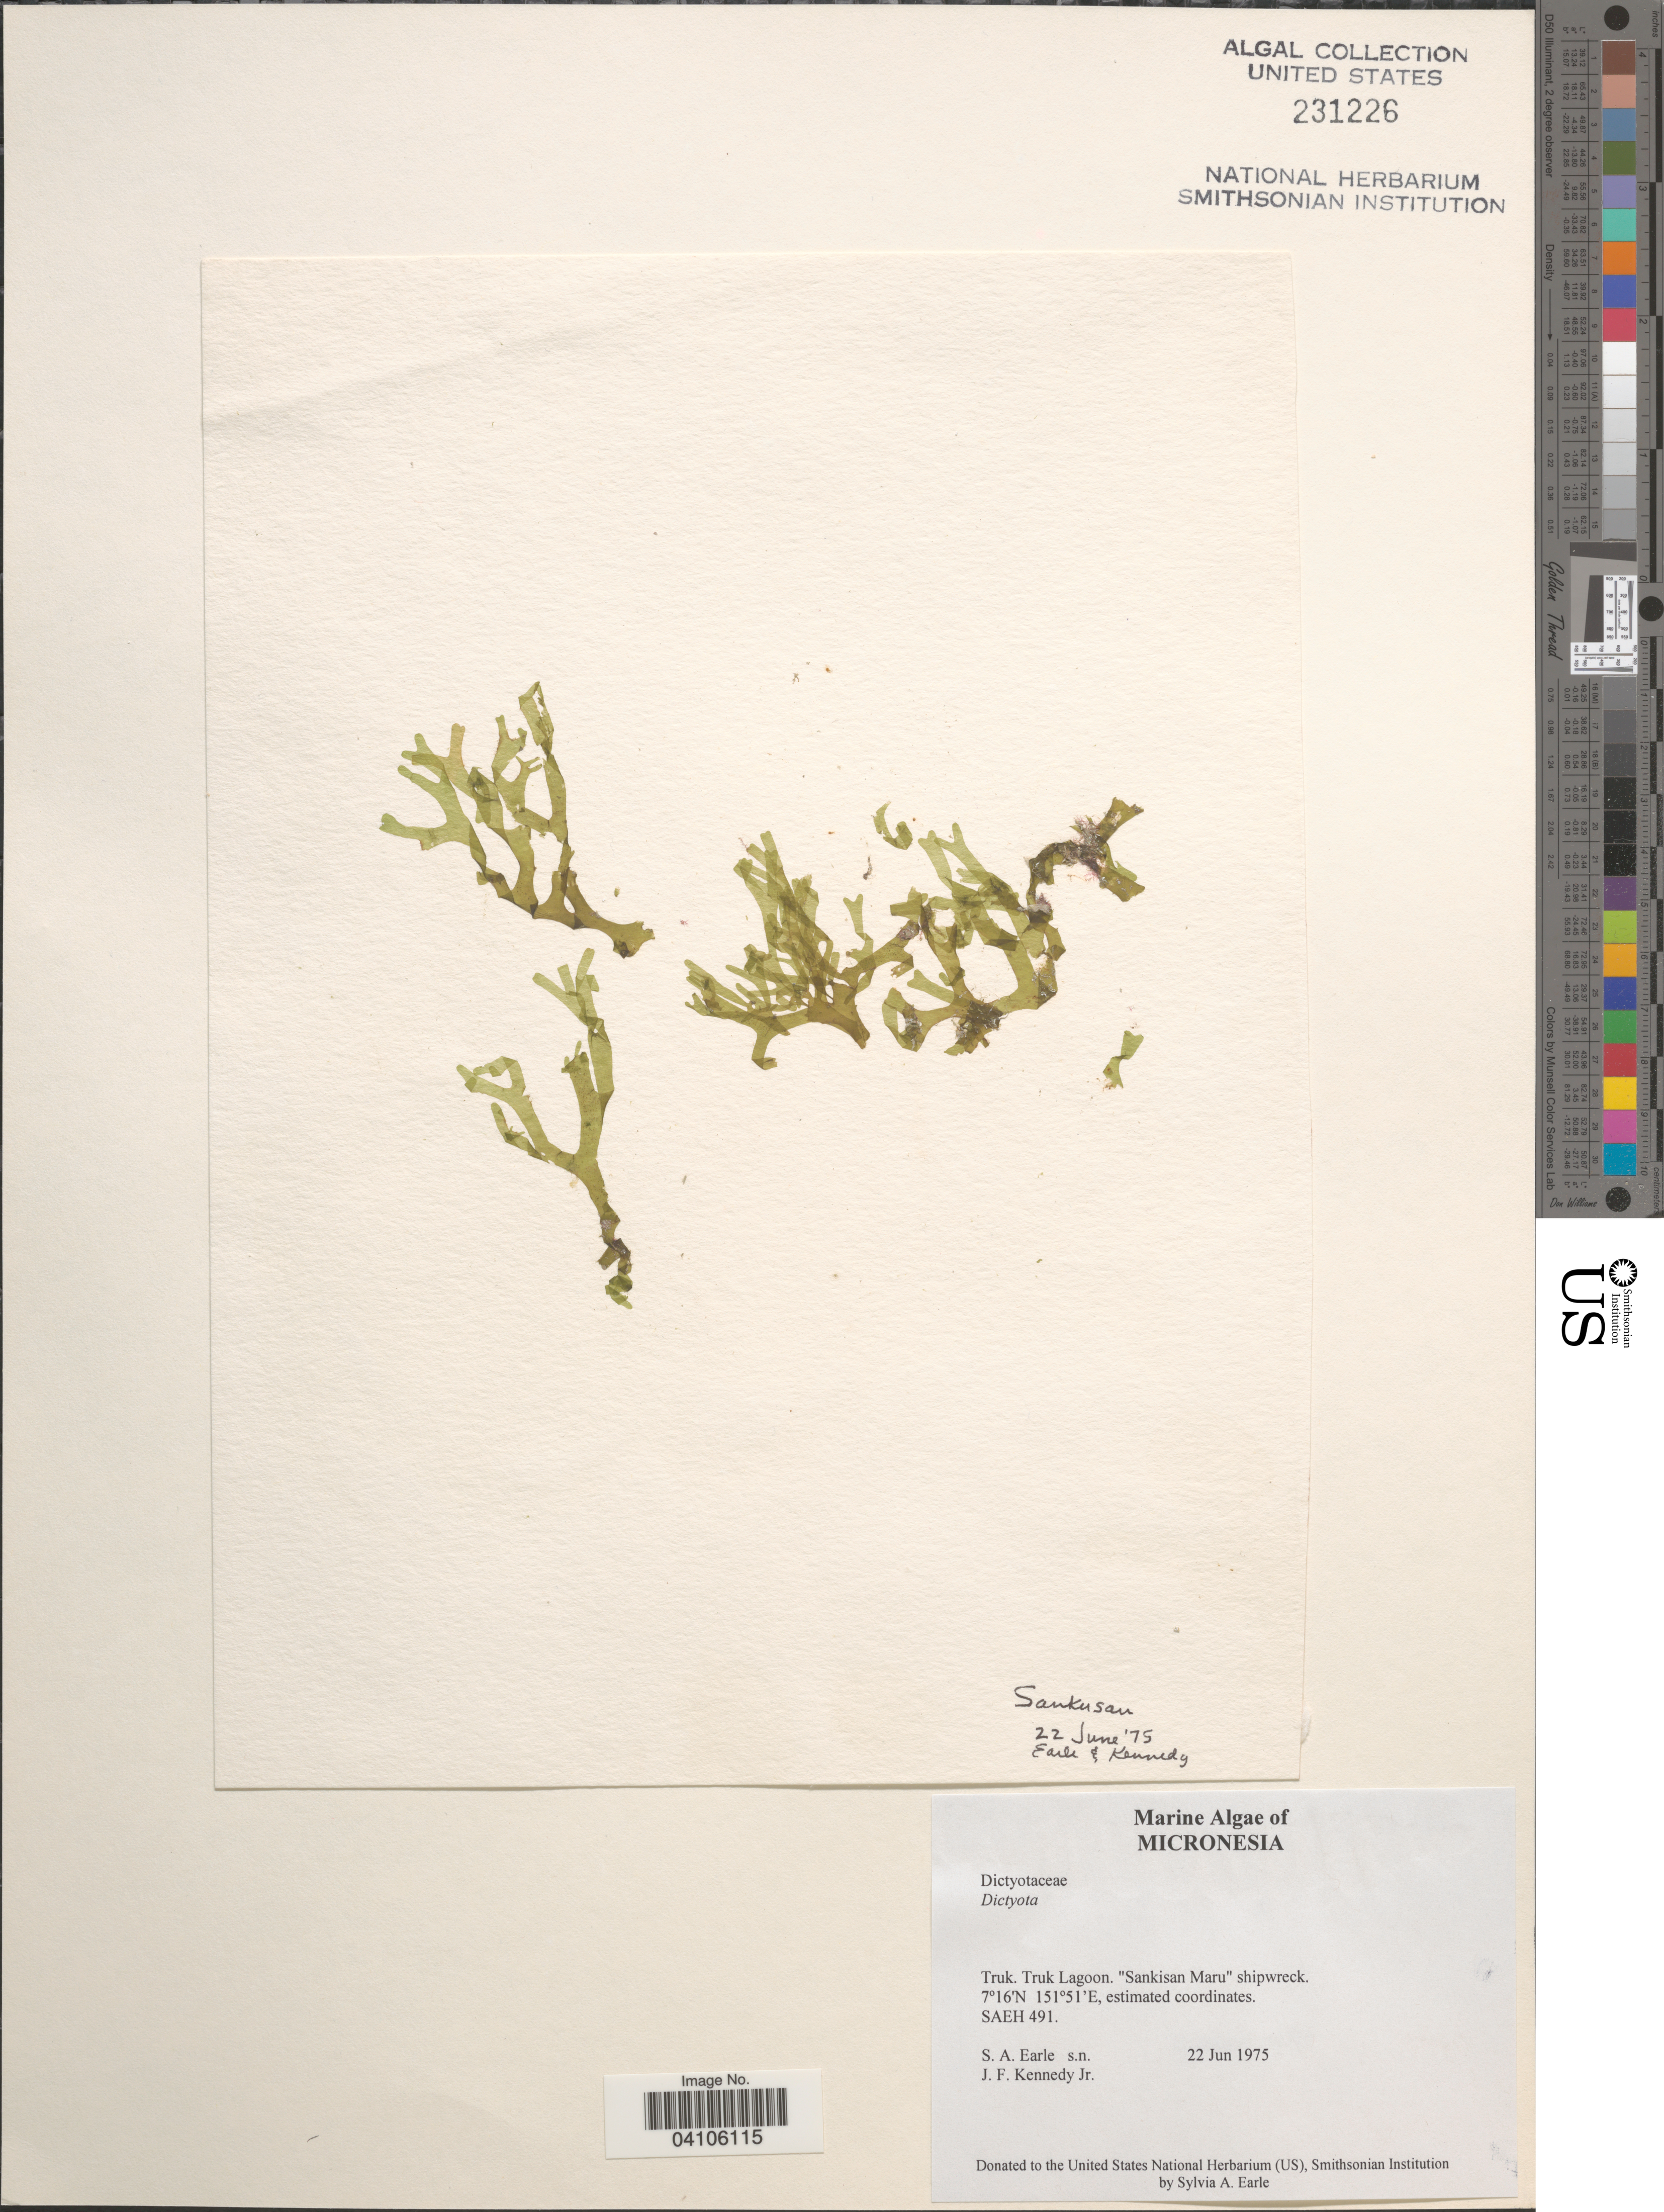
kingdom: Chromista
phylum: Ochrophyta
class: Phaeophyceae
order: Dictyotales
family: Dictyotaceae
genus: Dictyota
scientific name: Dictyota sp.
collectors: S. A. Earle & J. Kennedy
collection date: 1975-06-22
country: Micronesia, Federated States of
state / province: Truk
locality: Micronesia. Truk Lagoon. "Sankisan Maru" shipwreck.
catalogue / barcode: US 231226